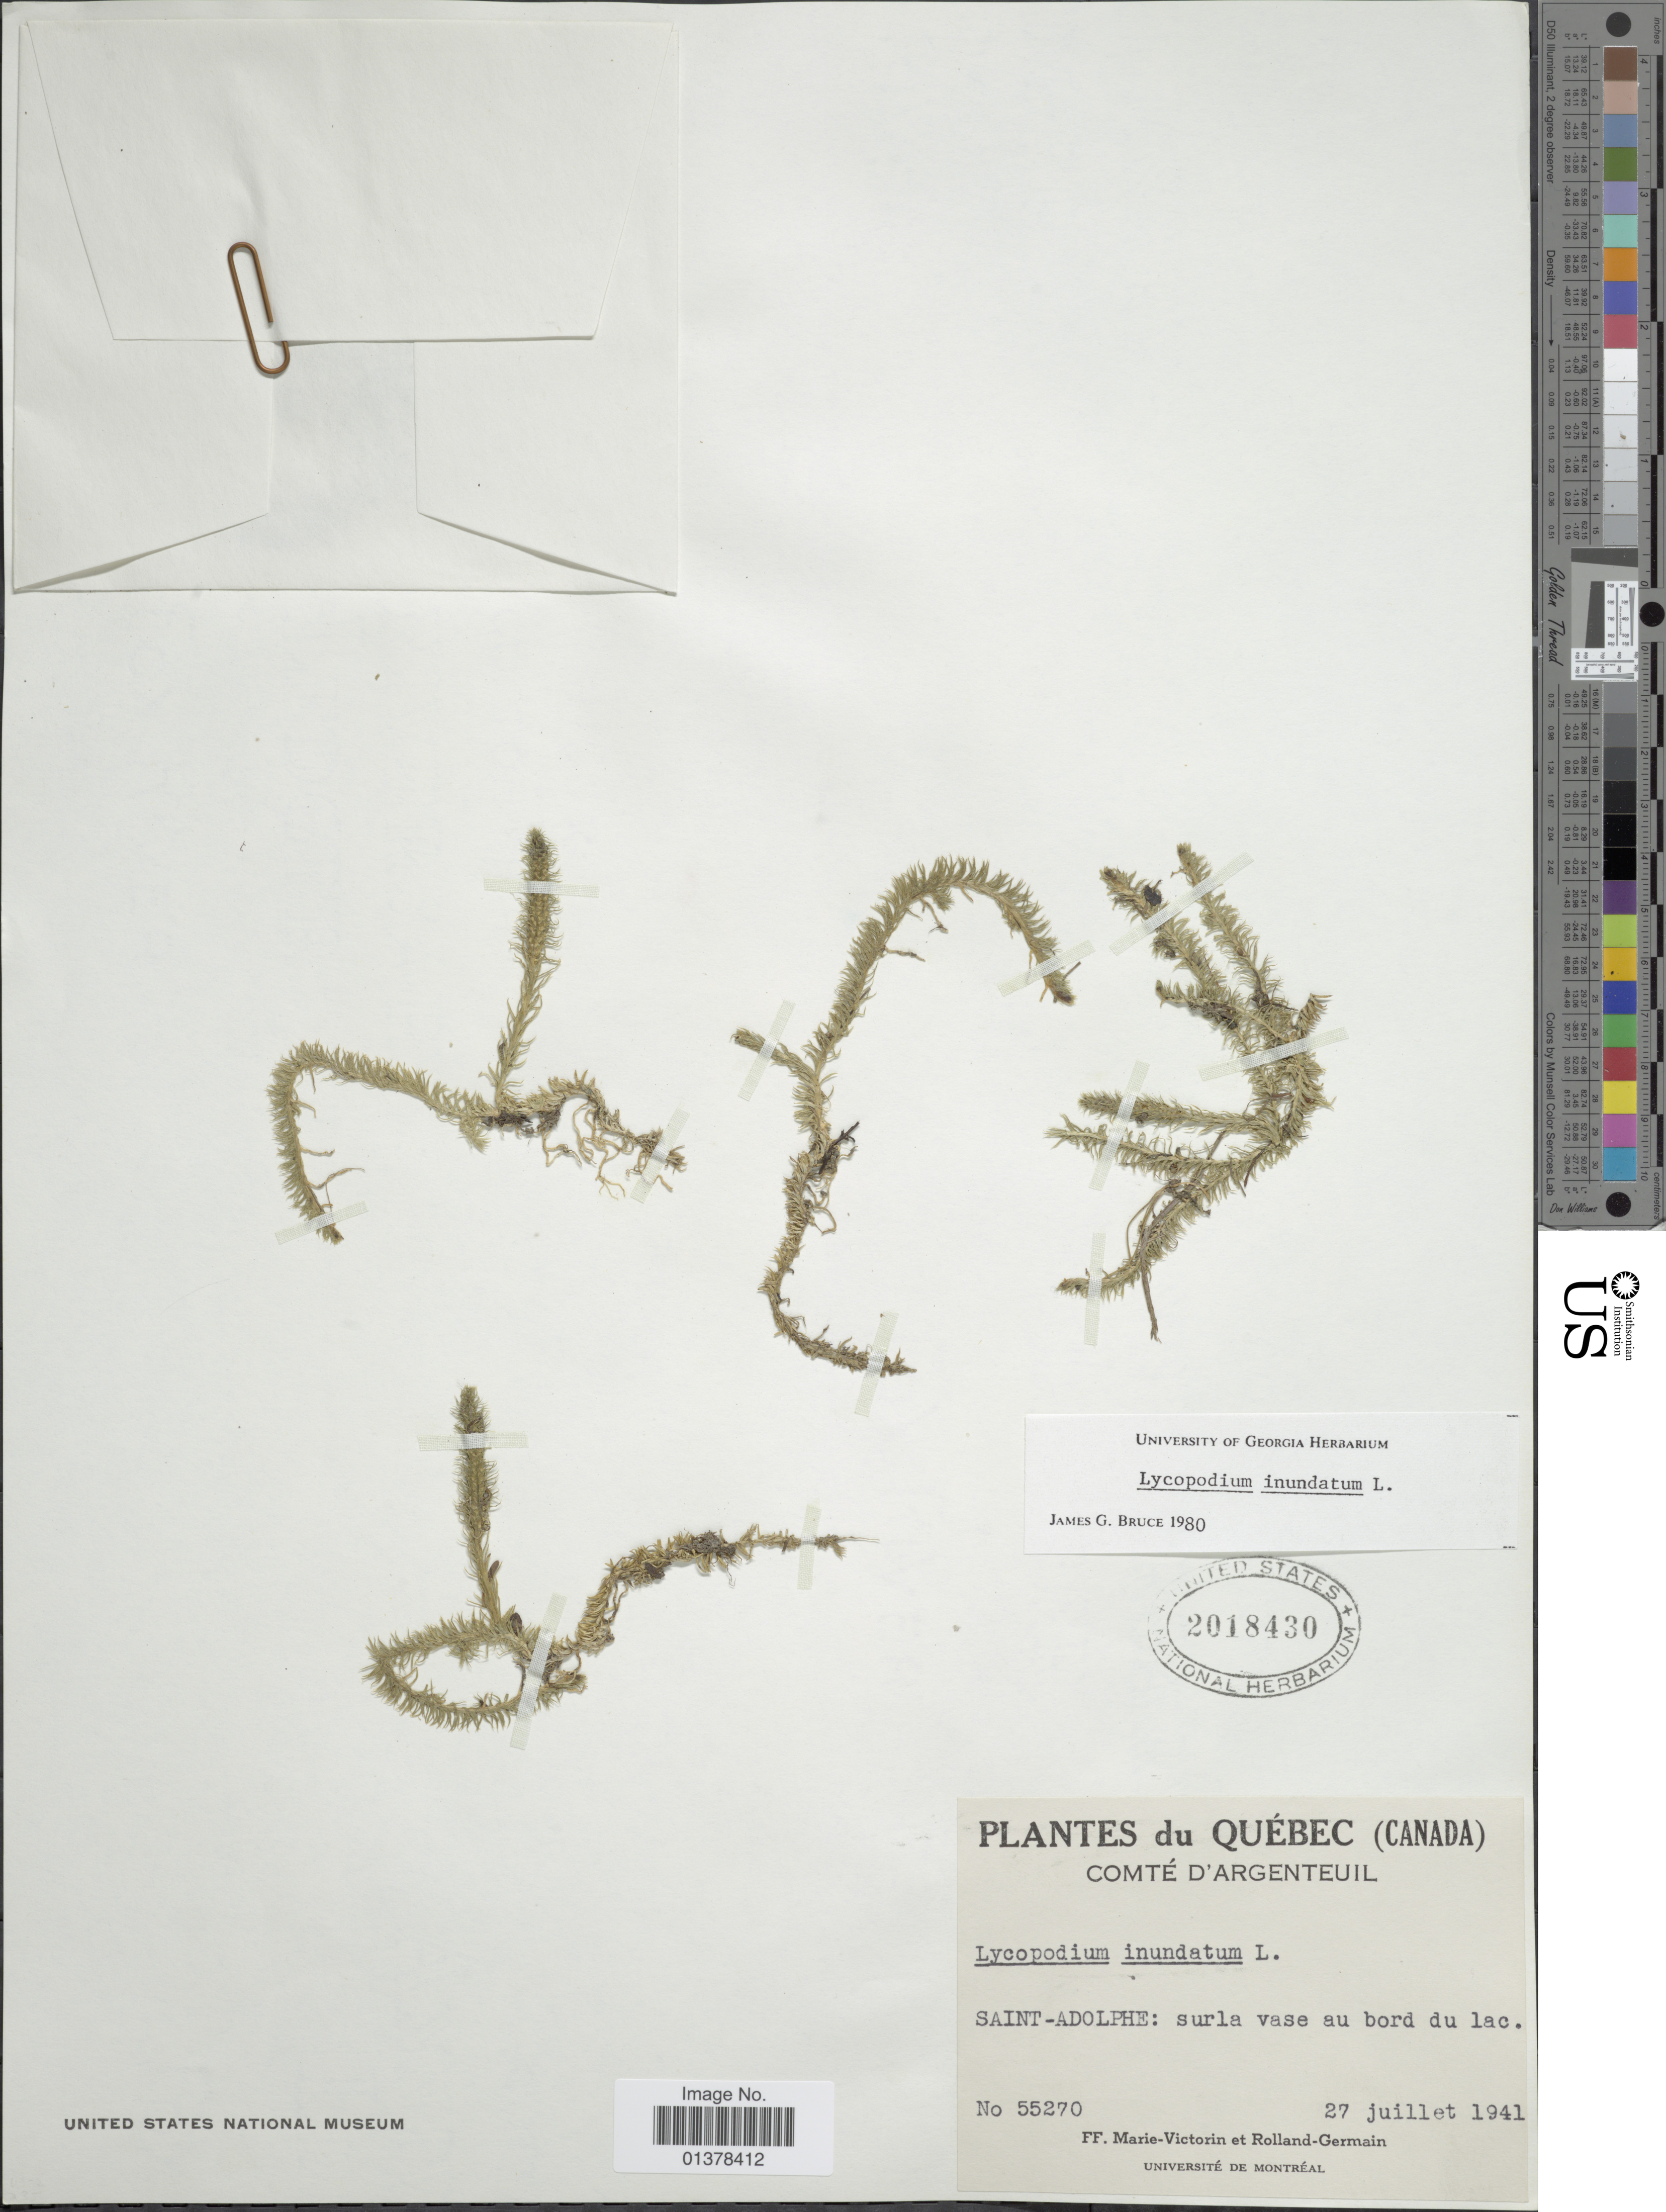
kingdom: Plantae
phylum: Tracheophyta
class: Lycopodiopsida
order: Lycopodiales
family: Lycopodiaceae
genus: Lycopodiella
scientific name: Lycopodiella inundata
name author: (L.) Holub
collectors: Fr. Marie-Victorin & Rolland-Germain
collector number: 55270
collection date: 1941-07-27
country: Canada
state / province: Quebec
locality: Saint-Adolphe: surle vase au bord du lac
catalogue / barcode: US 2018430